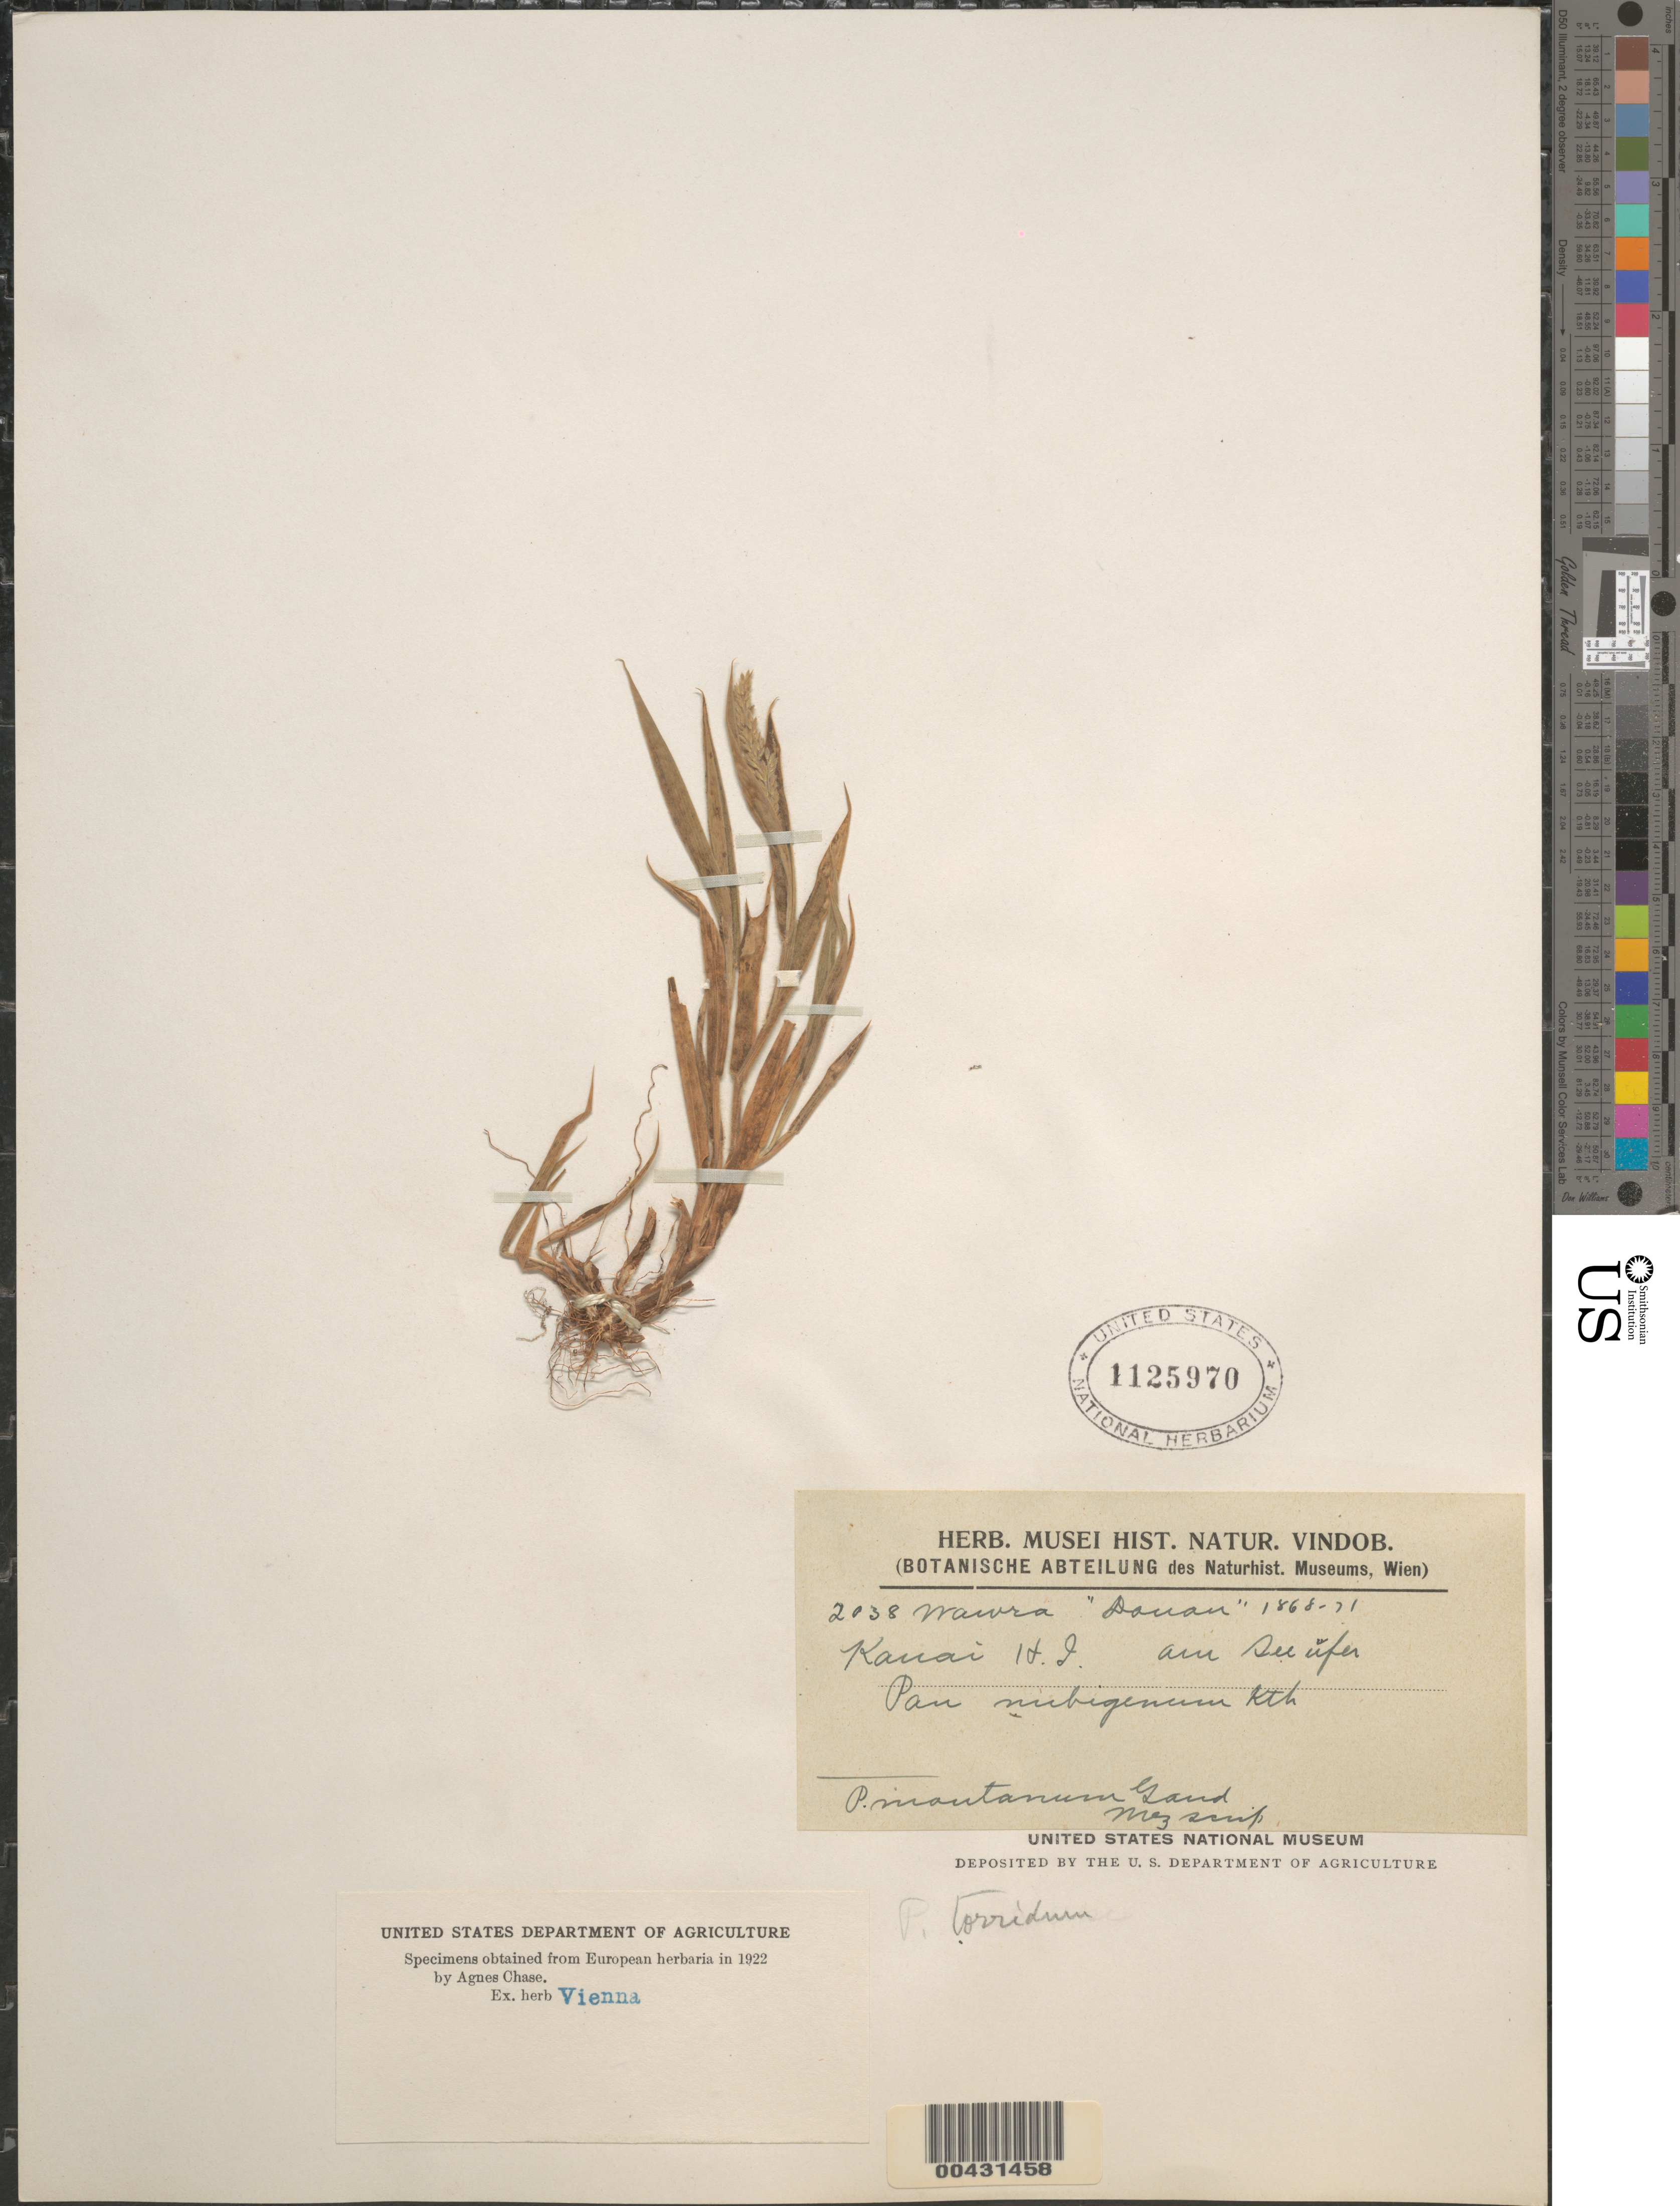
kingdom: Plantae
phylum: Tracheophyta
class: Liliopsida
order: Poales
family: Poaceae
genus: Panicum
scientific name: Panicum torridum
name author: Gaudich.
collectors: ex herb. Vienna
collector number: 2038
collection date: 1868/1871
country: United States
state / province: Hawaii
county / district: Kaui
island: Kaua'i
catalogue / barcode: US 1125970